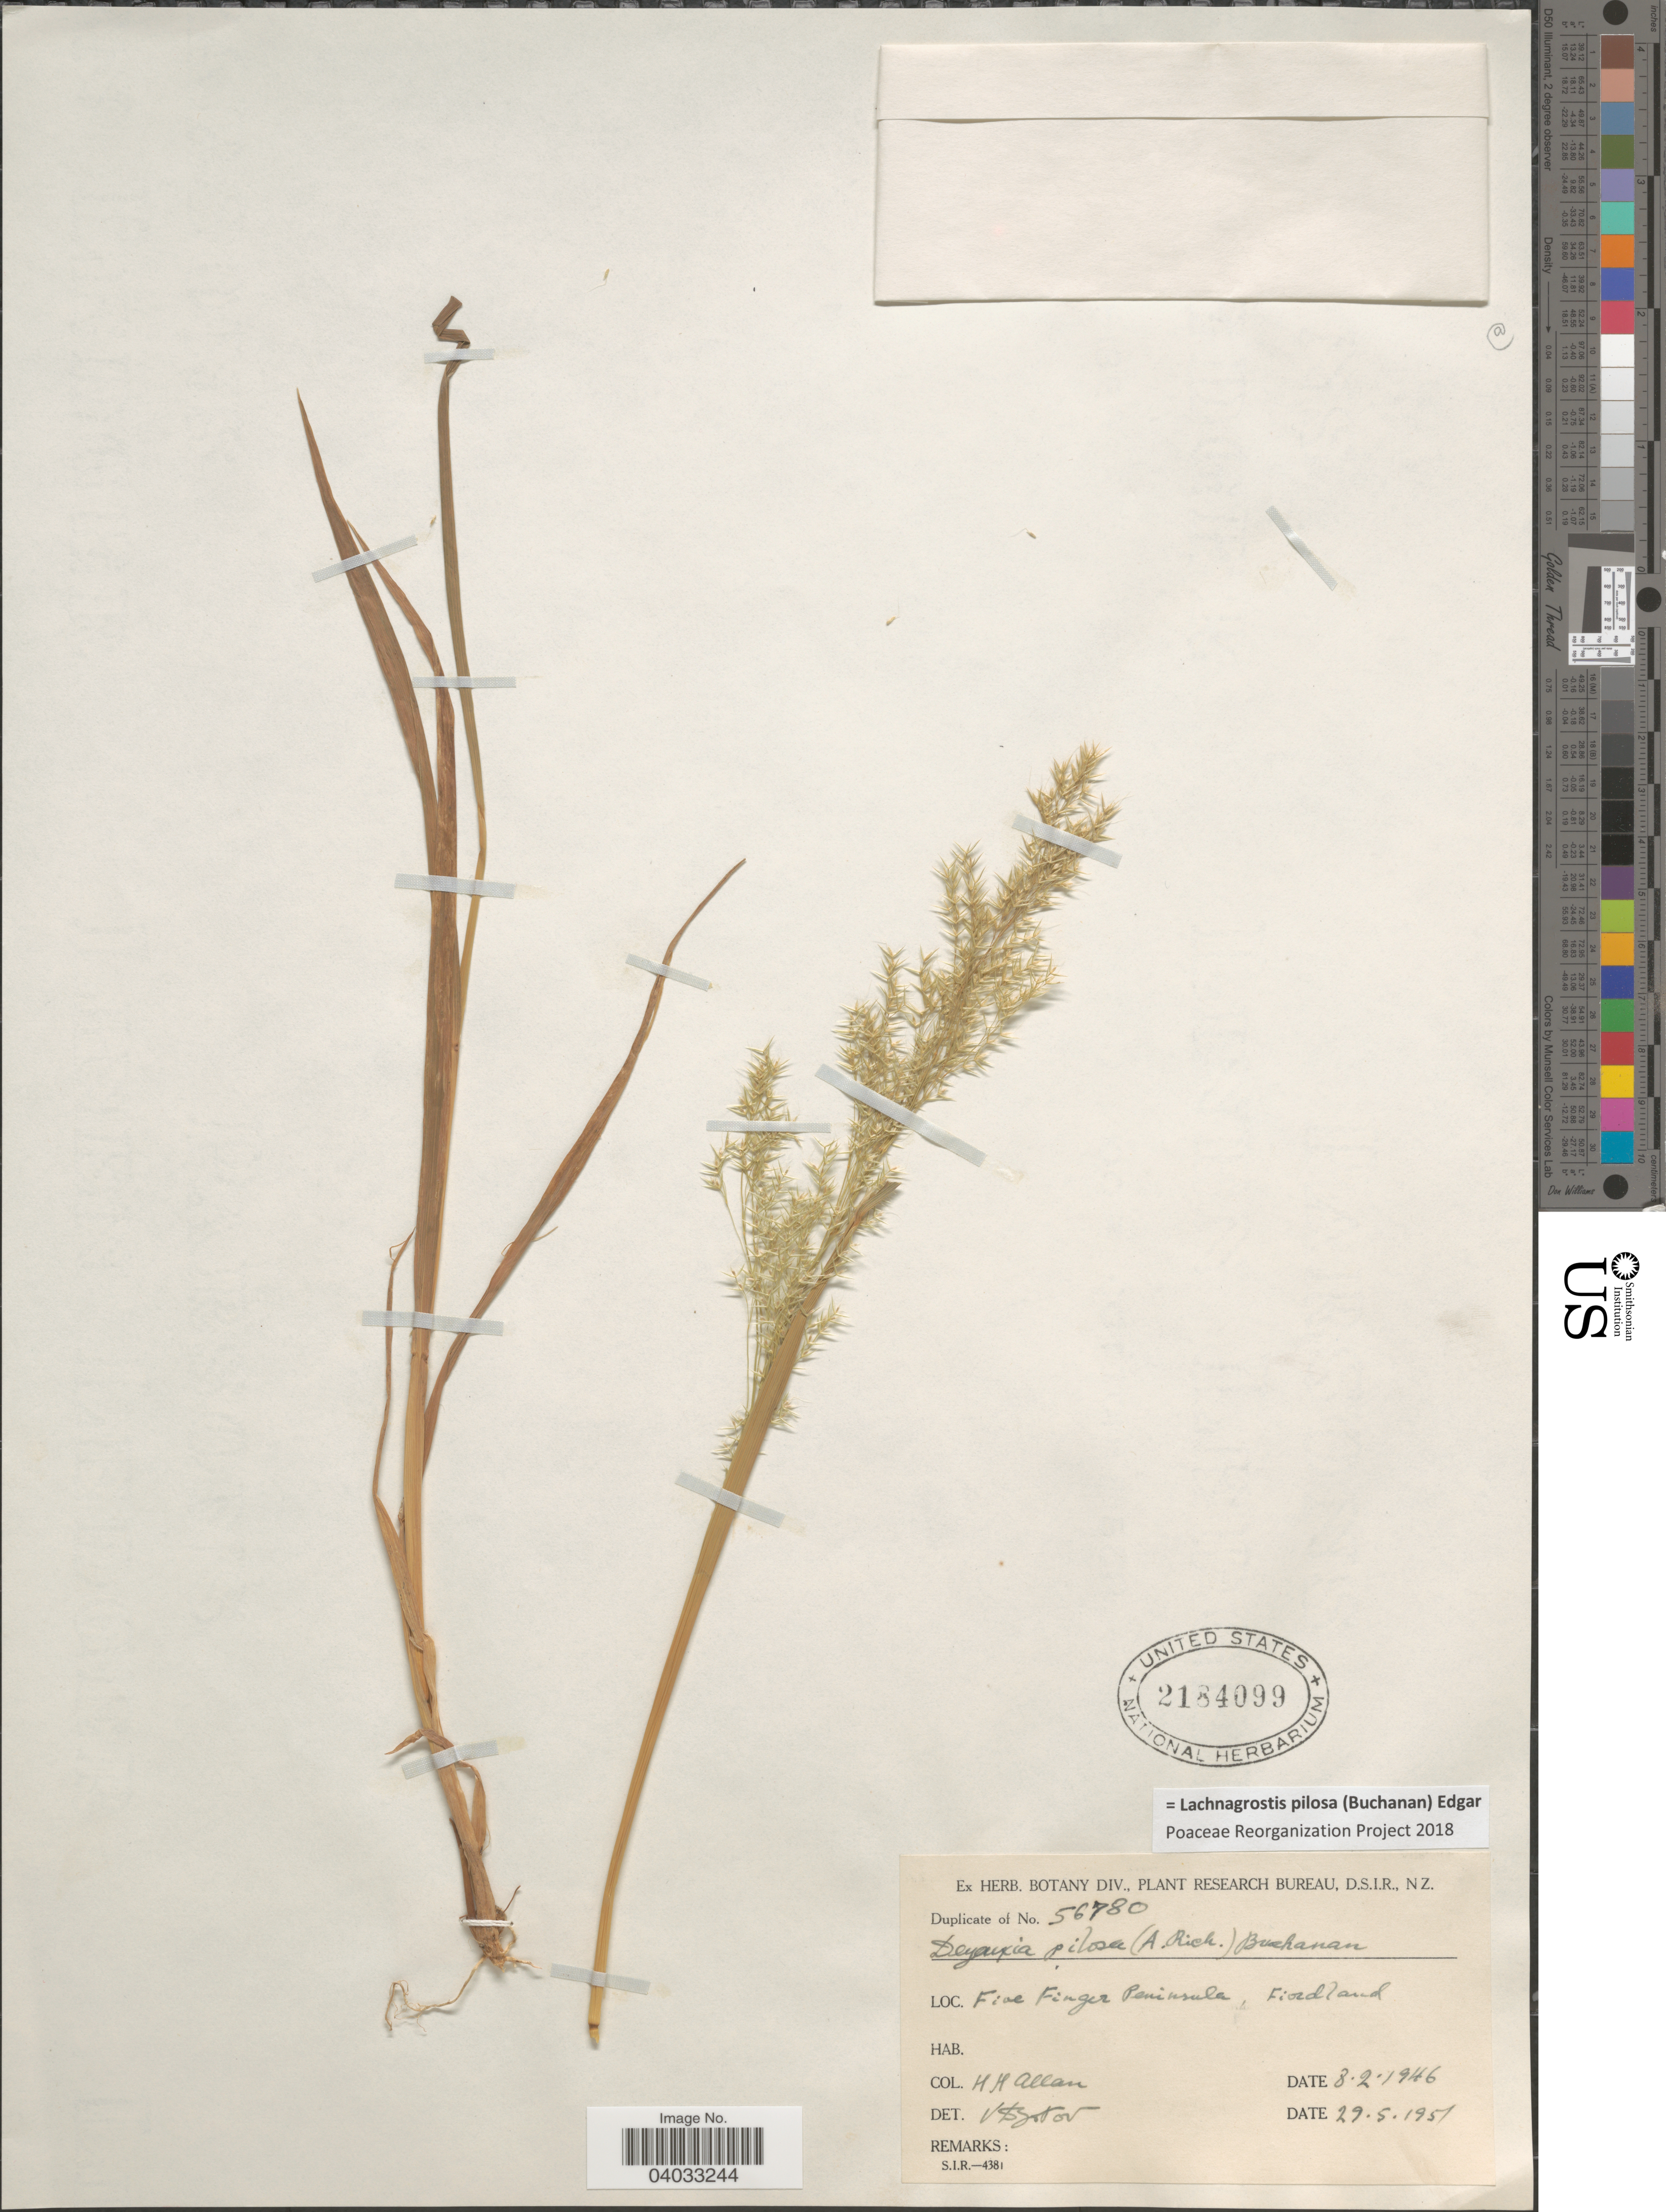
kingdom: Plantae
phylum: Tracheophyta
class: Liliopsida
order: Poales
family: Poaceae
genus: Lachnagrostis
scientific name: Lachnagrostis pilosa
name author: (Buchanan) Edgar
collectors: H. Allan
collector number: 56780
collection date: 1946-02-08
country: New Zealand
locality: Five Finger Peninsula, Fiordland.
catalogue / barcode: US 2184099